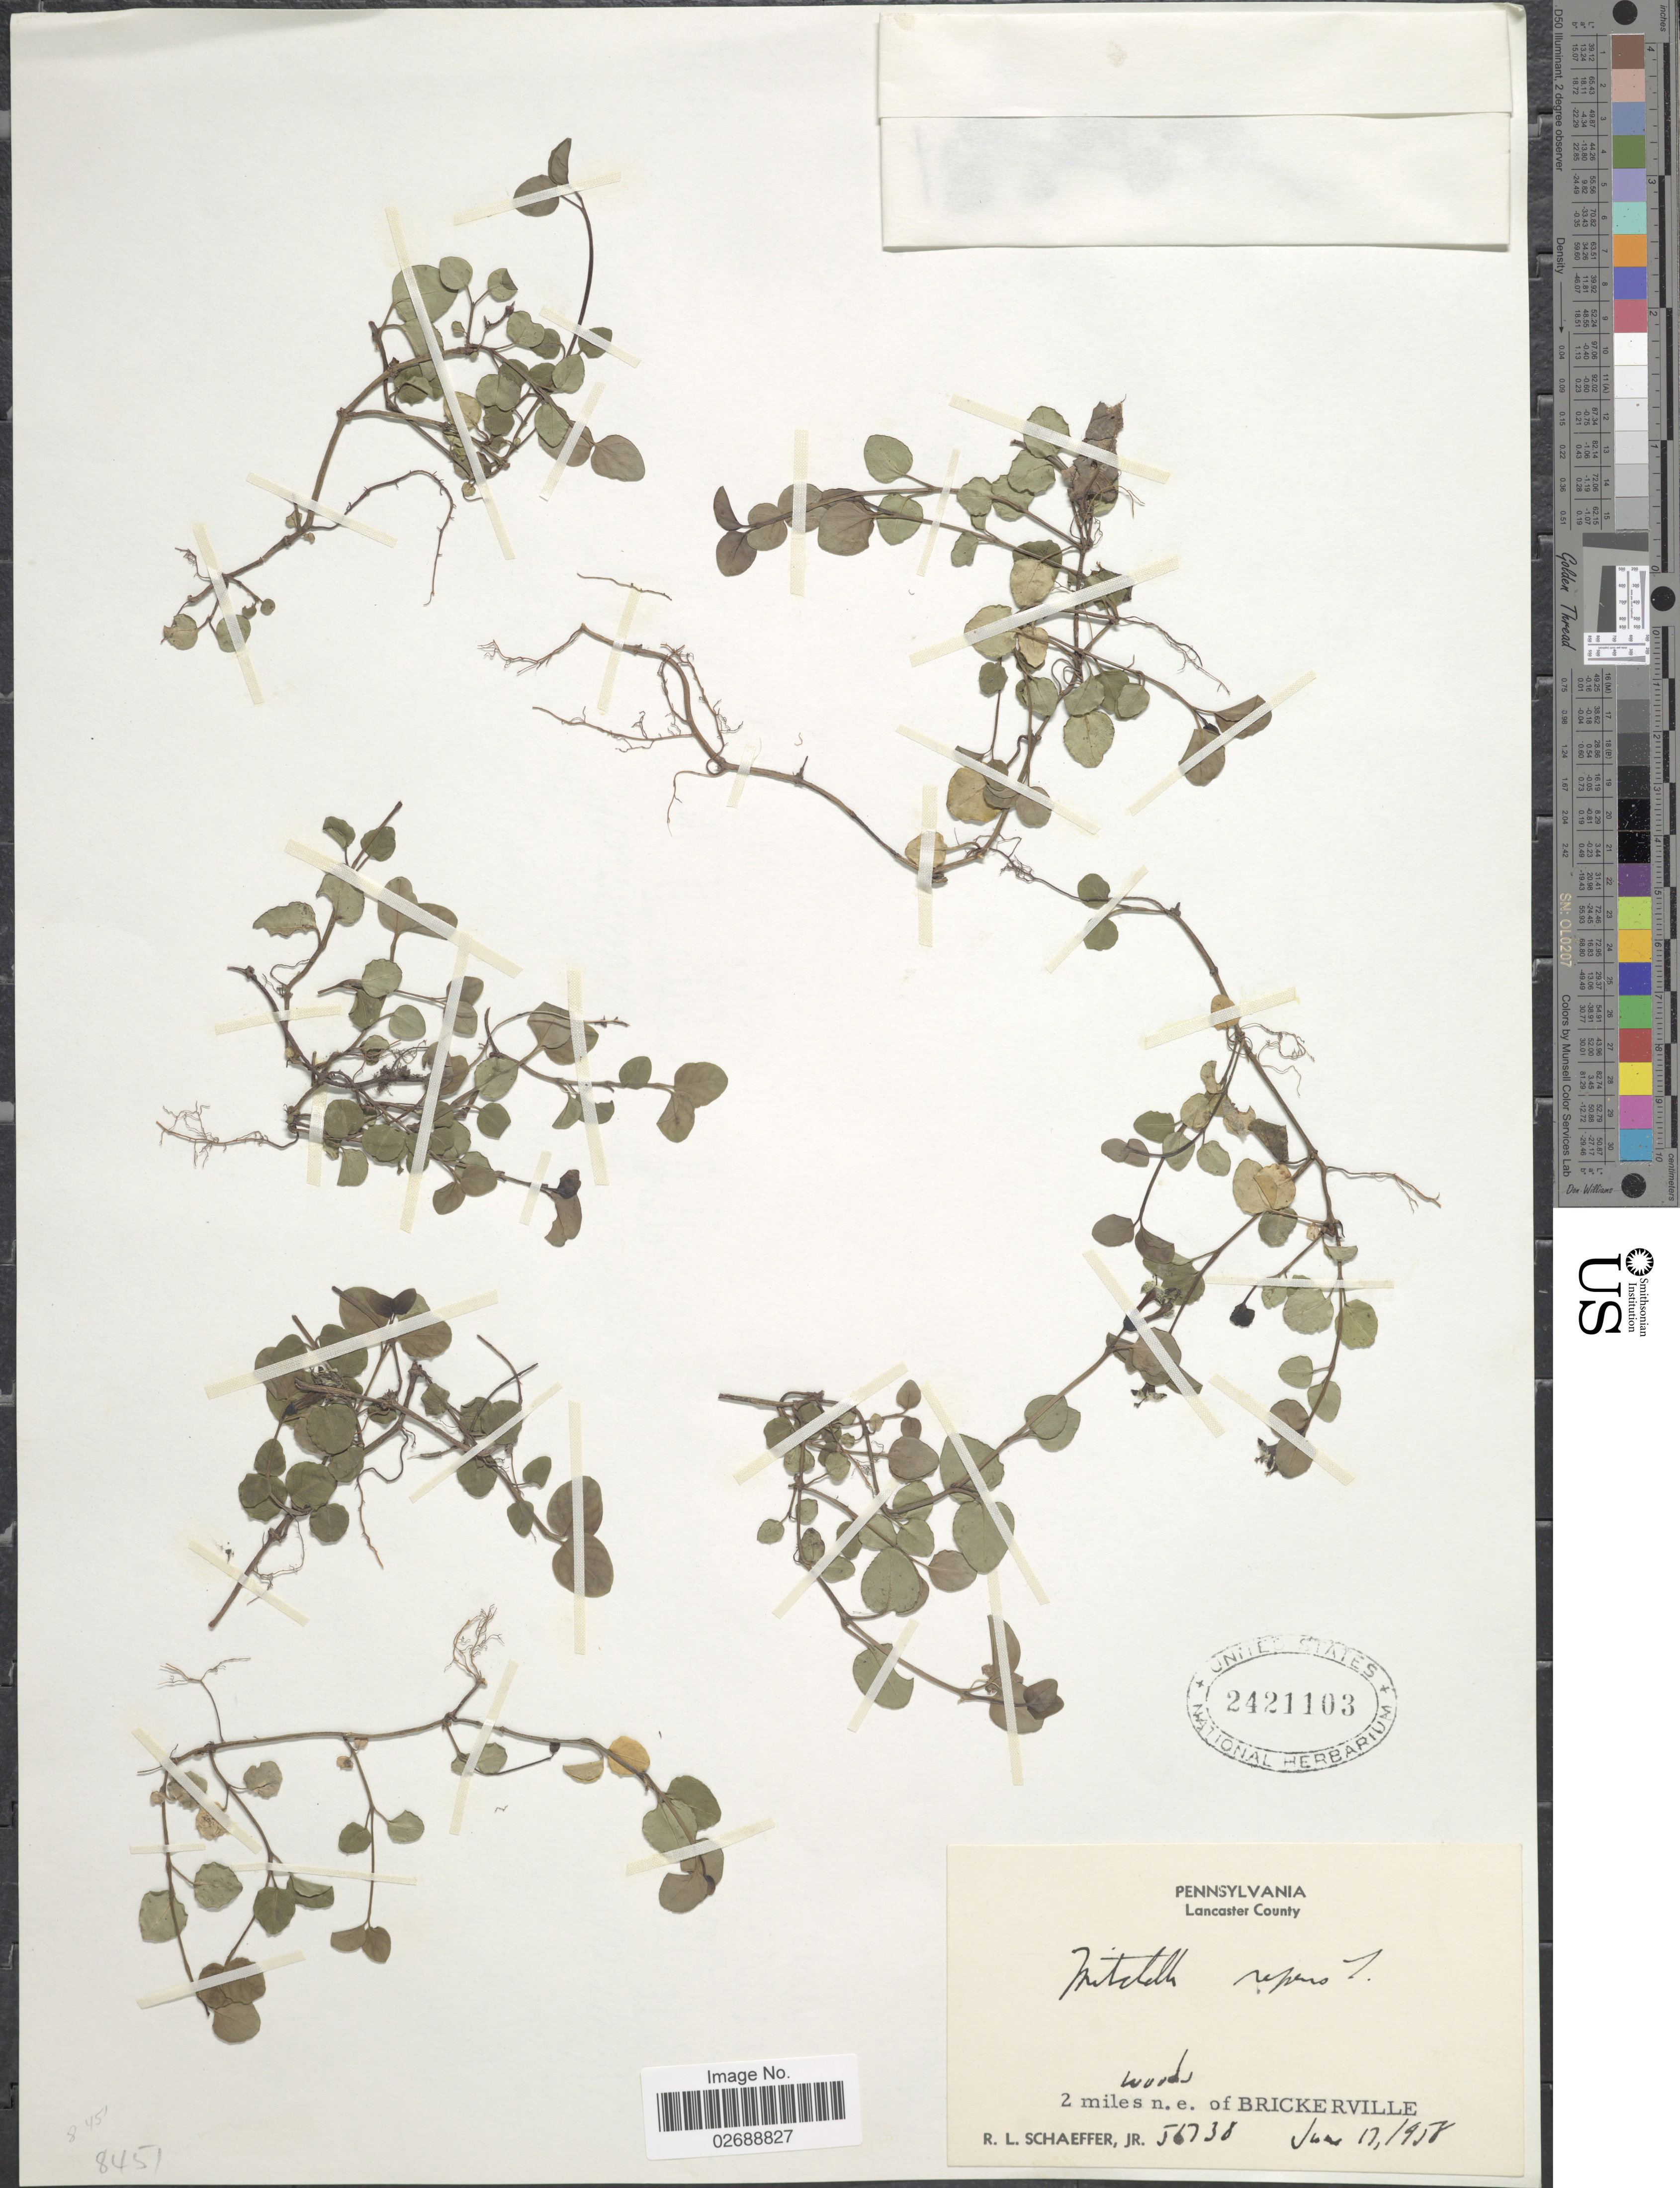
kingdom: Plantae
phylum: Tracheophyta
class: Magnoliopsida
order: Gentianales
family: Rubiaceae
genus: Mitchella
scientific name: Mitchella repens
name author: L.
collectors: R. L. Schaeffer Jr.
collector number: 56738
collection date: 1958-06-17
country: United States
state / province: Pennsylvania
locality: Lancaster County. 2 miles n.e. of Brickerville.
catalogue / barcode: US 2421103